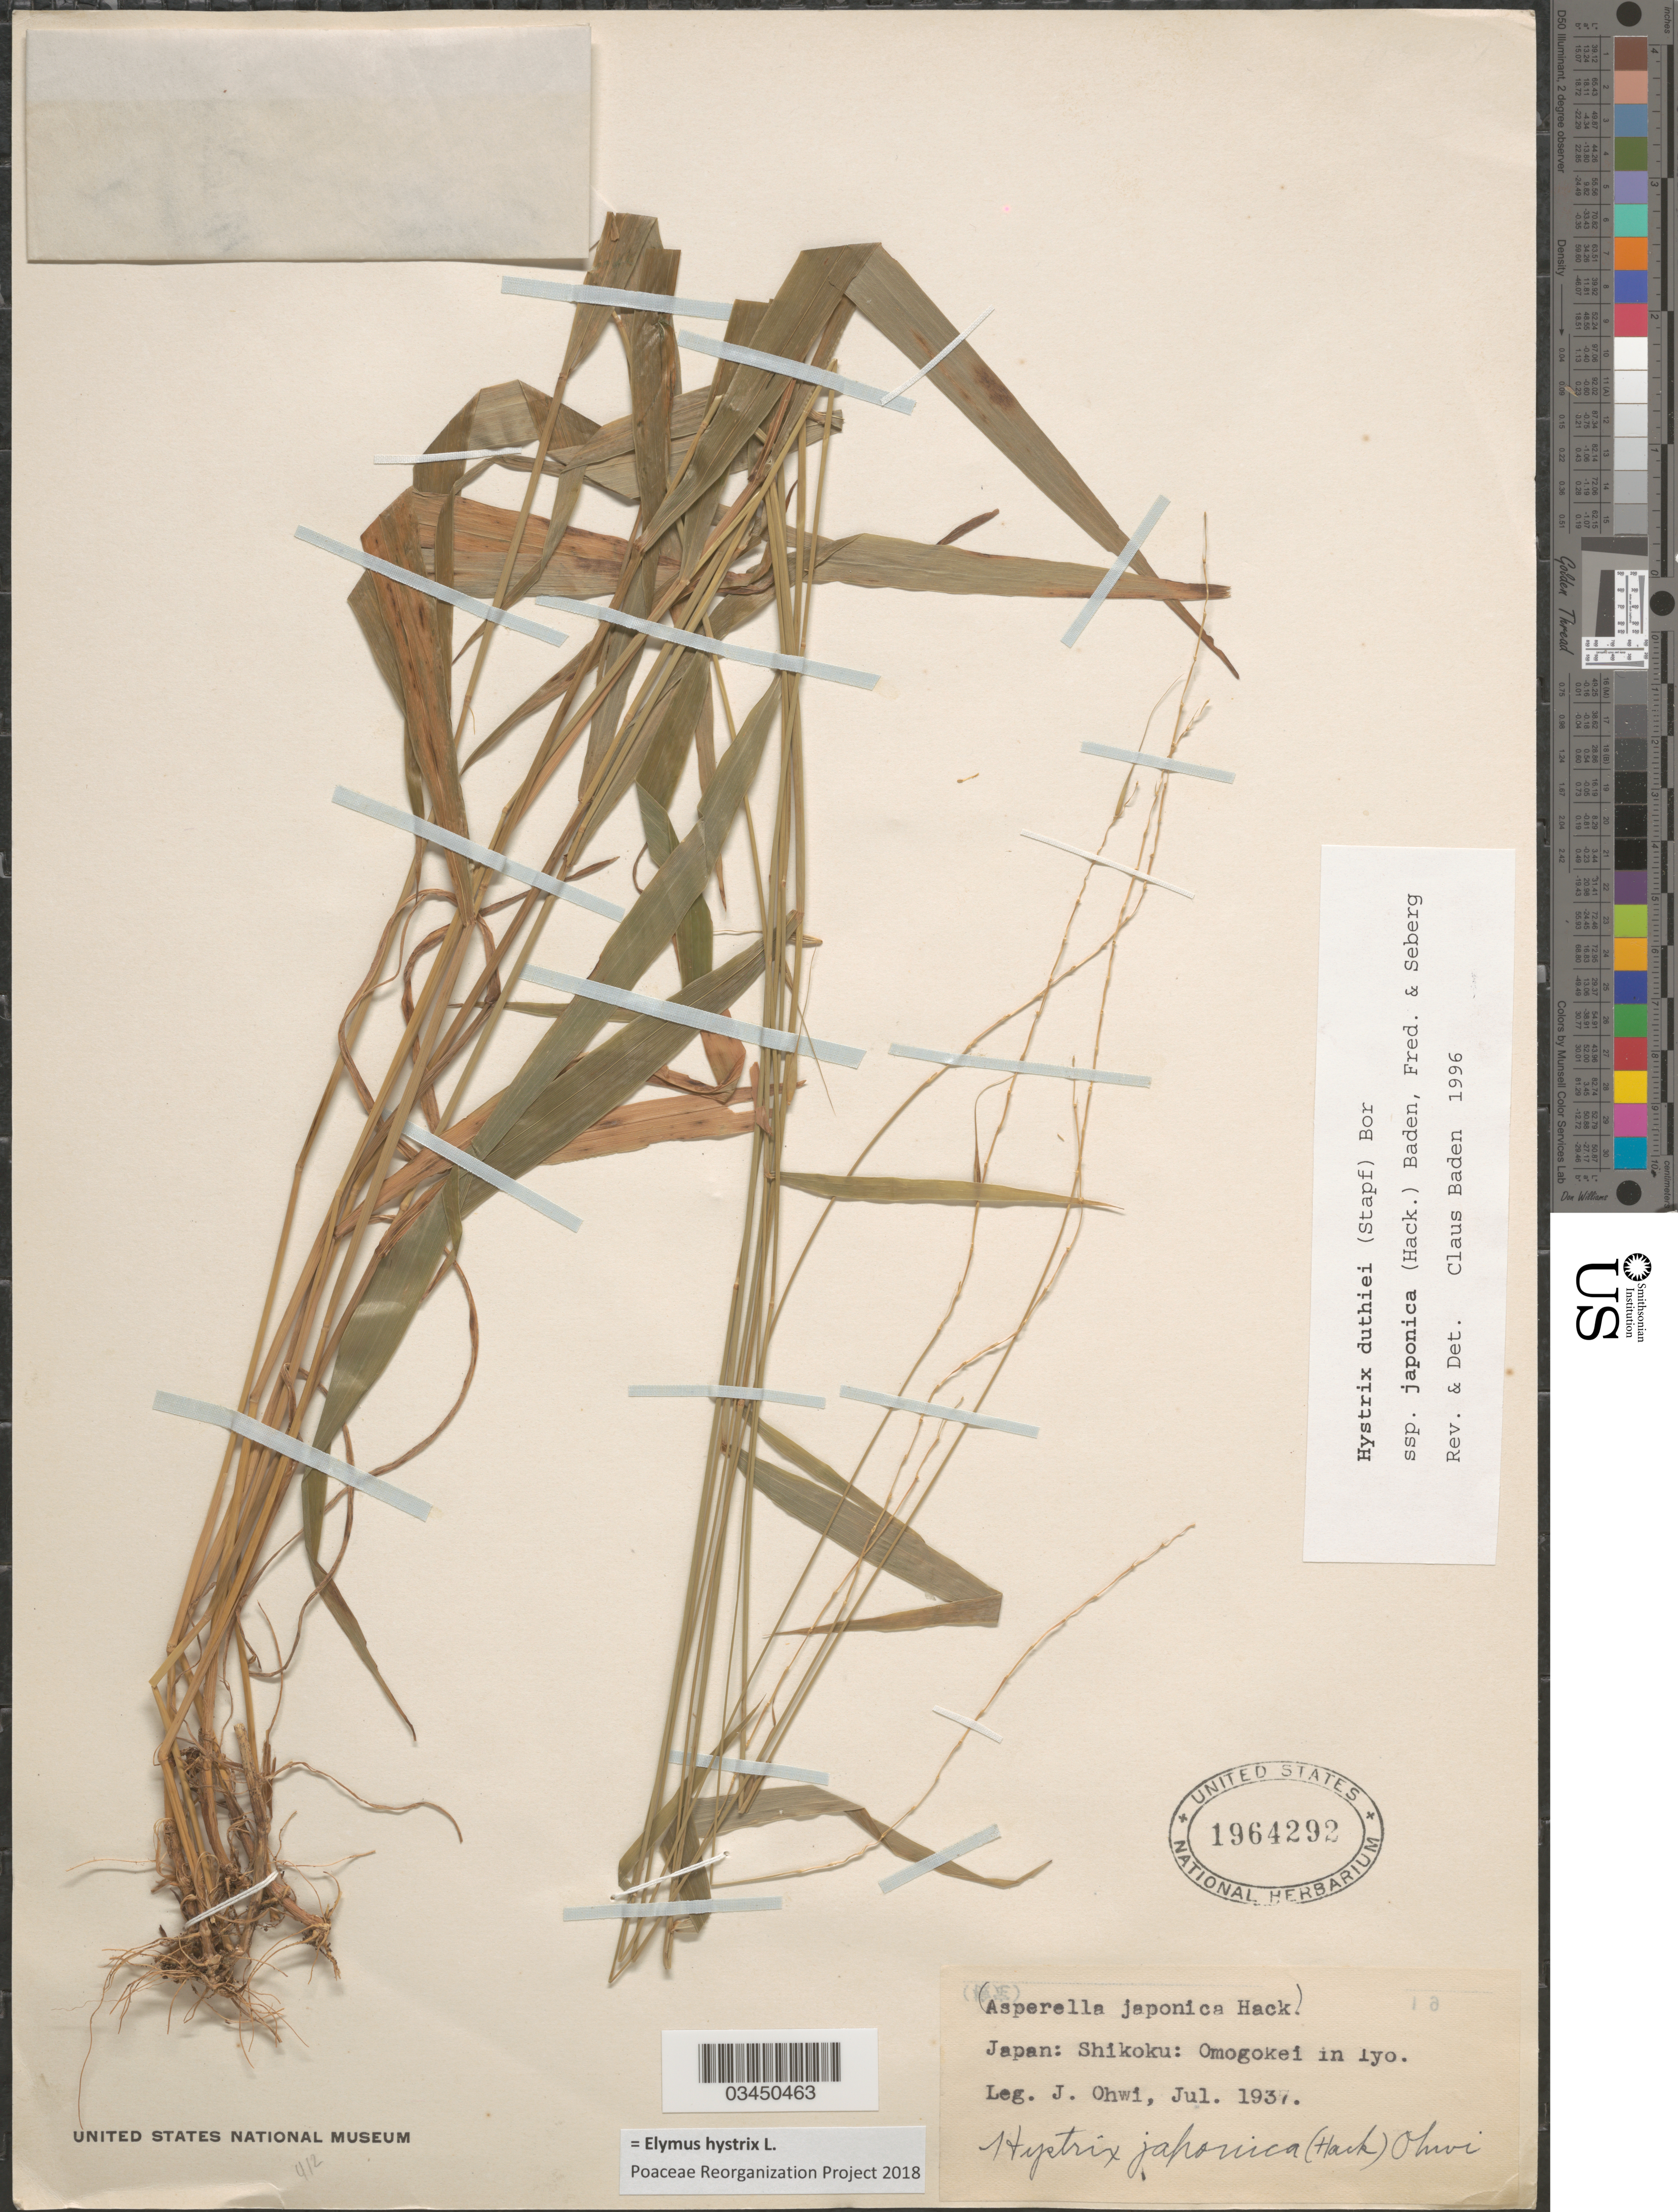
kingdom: Plantae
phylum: Tracheophyta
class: Liliopsida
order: Poales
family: Poaceae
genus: Elymus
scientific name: Elymus hystrix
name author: L.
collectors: J. Ohwi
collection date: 1937-07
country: Japan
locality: Shikoku: Omogokei in Iyo.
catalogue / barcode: US 1964292